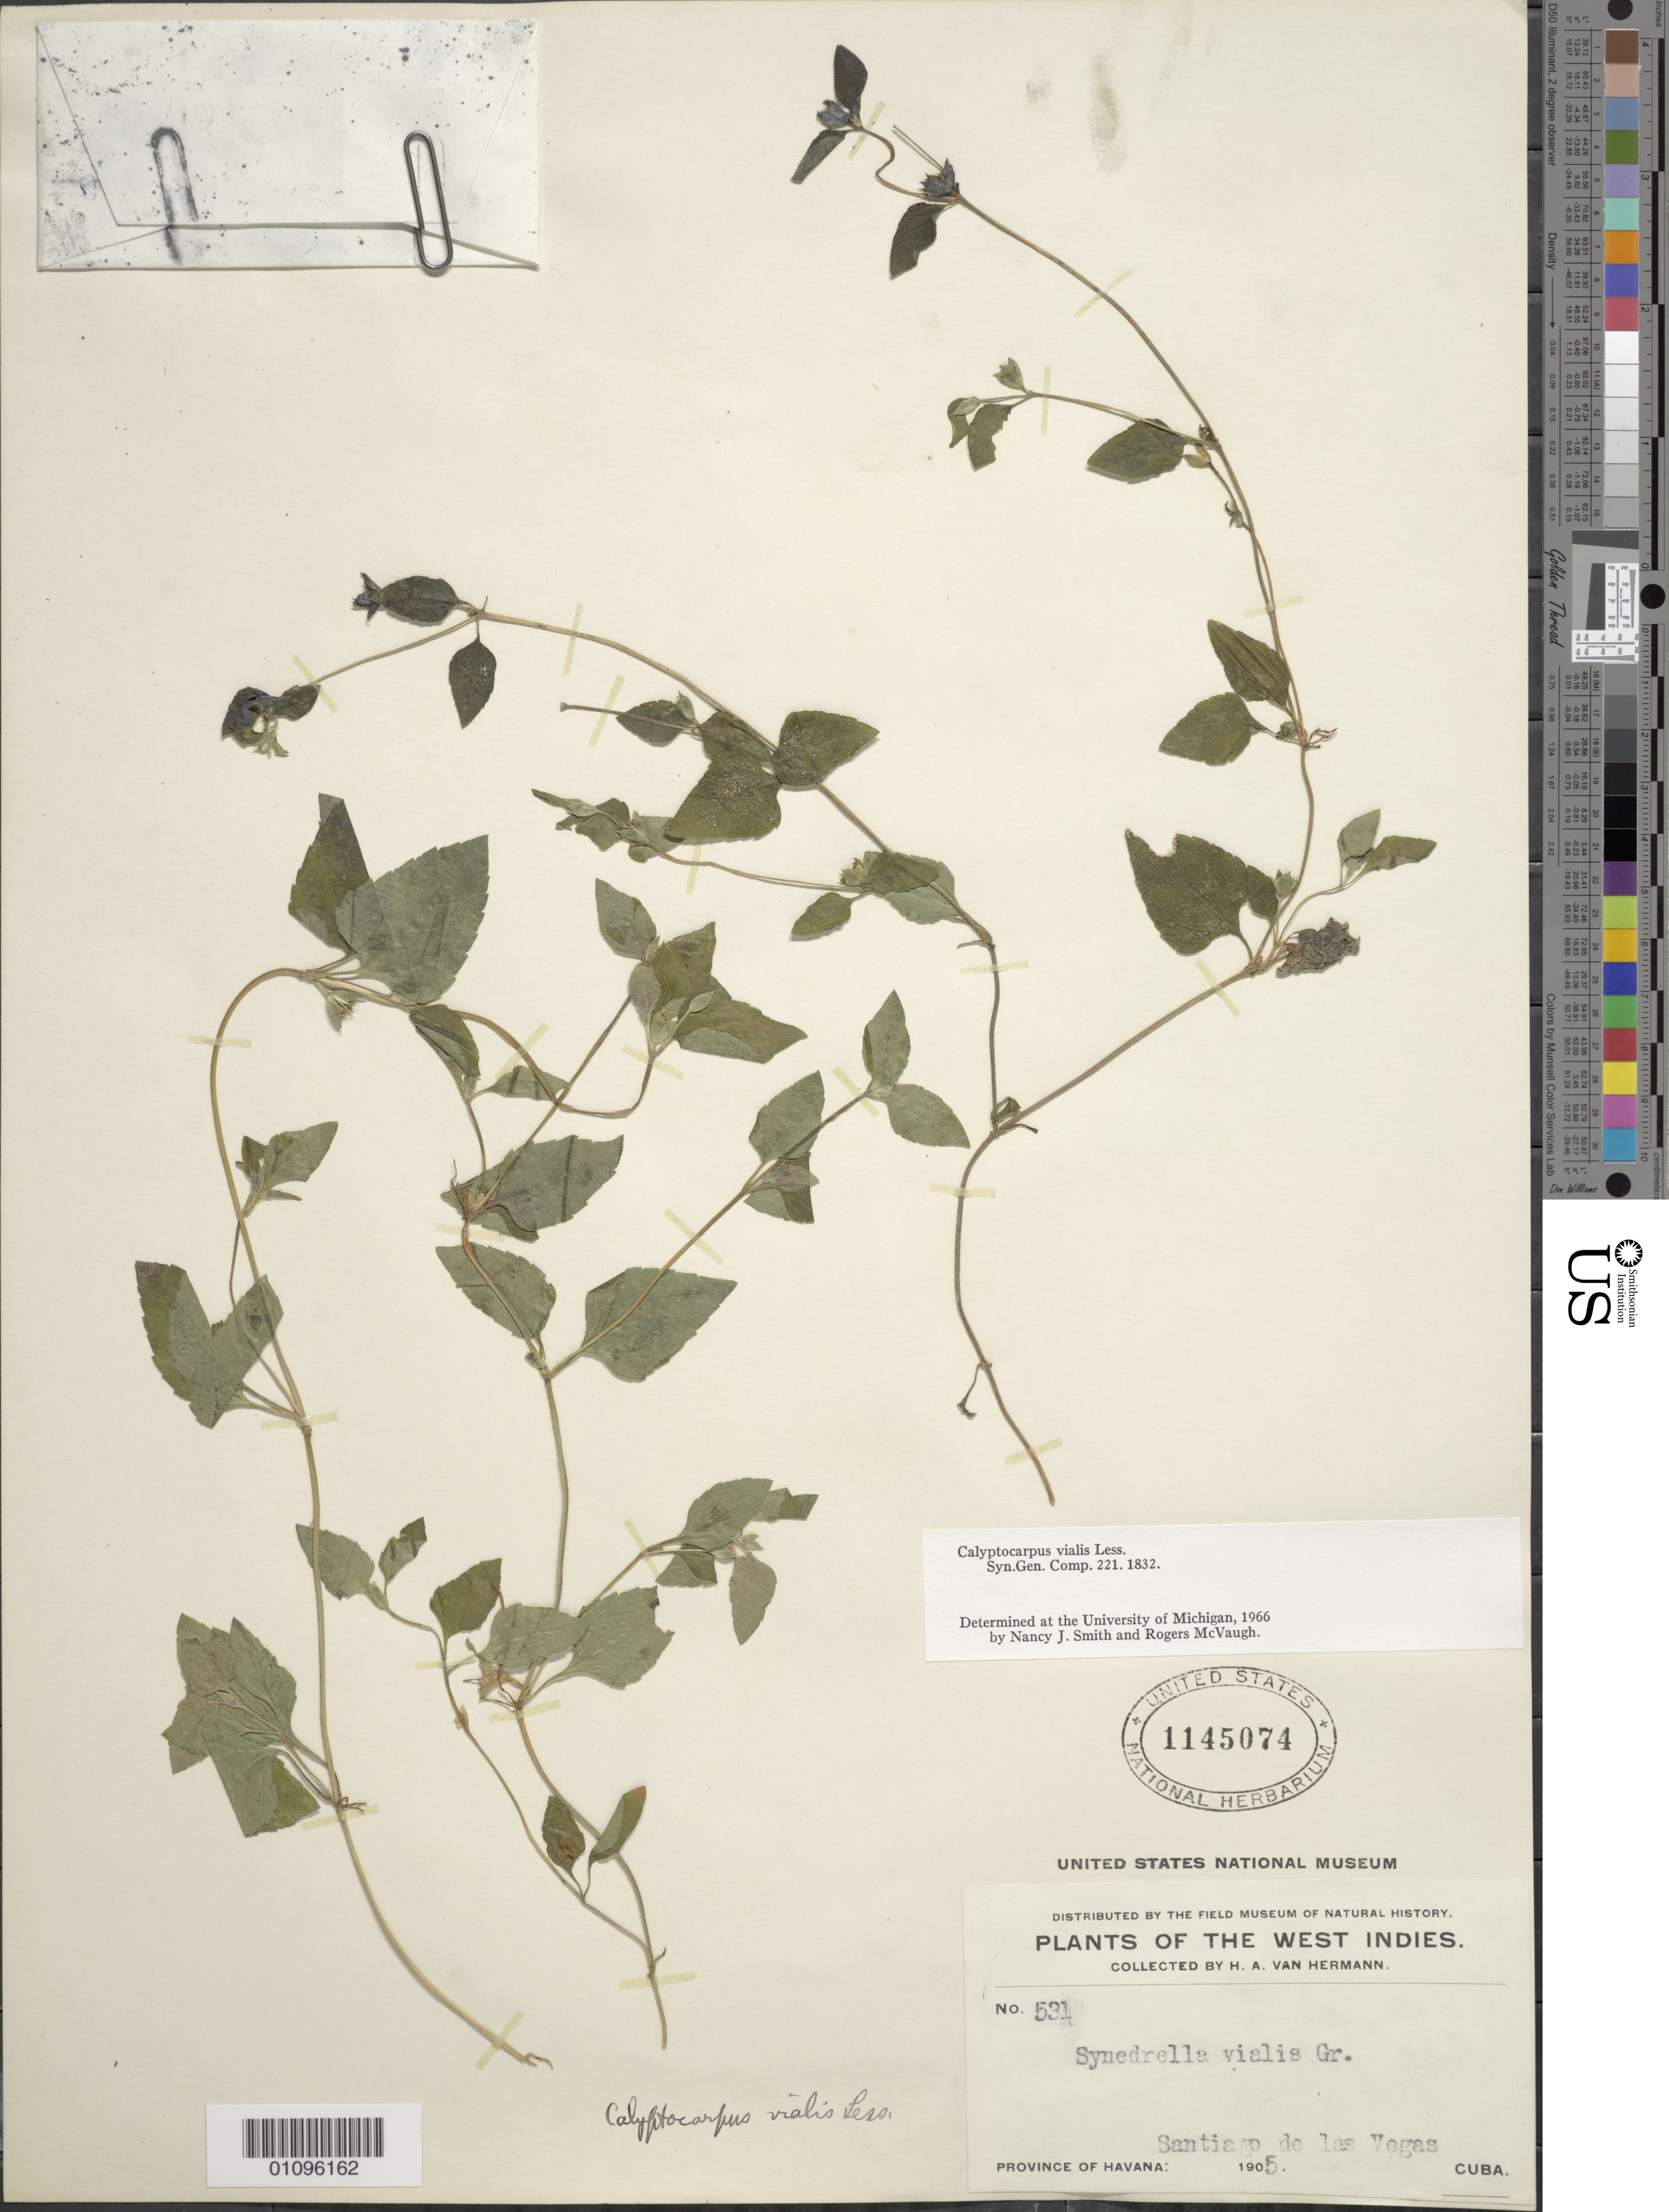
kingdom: Plantae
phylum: Tracheophyta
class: Magnoliopsida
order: Asterales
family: Asteraceae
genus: Calyptocarpus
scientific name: Calyptocarpus vialis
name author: Less.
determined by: Smith, N. J.; McVaugh, R.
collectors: H. A. Van Hermann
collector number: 531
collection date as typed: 1905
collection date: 1905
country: Cuba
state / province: La Habana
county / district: Municipio Boyeros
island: Cuba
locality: Santiago de las Vegas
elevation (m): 97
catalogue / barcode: US 1145074